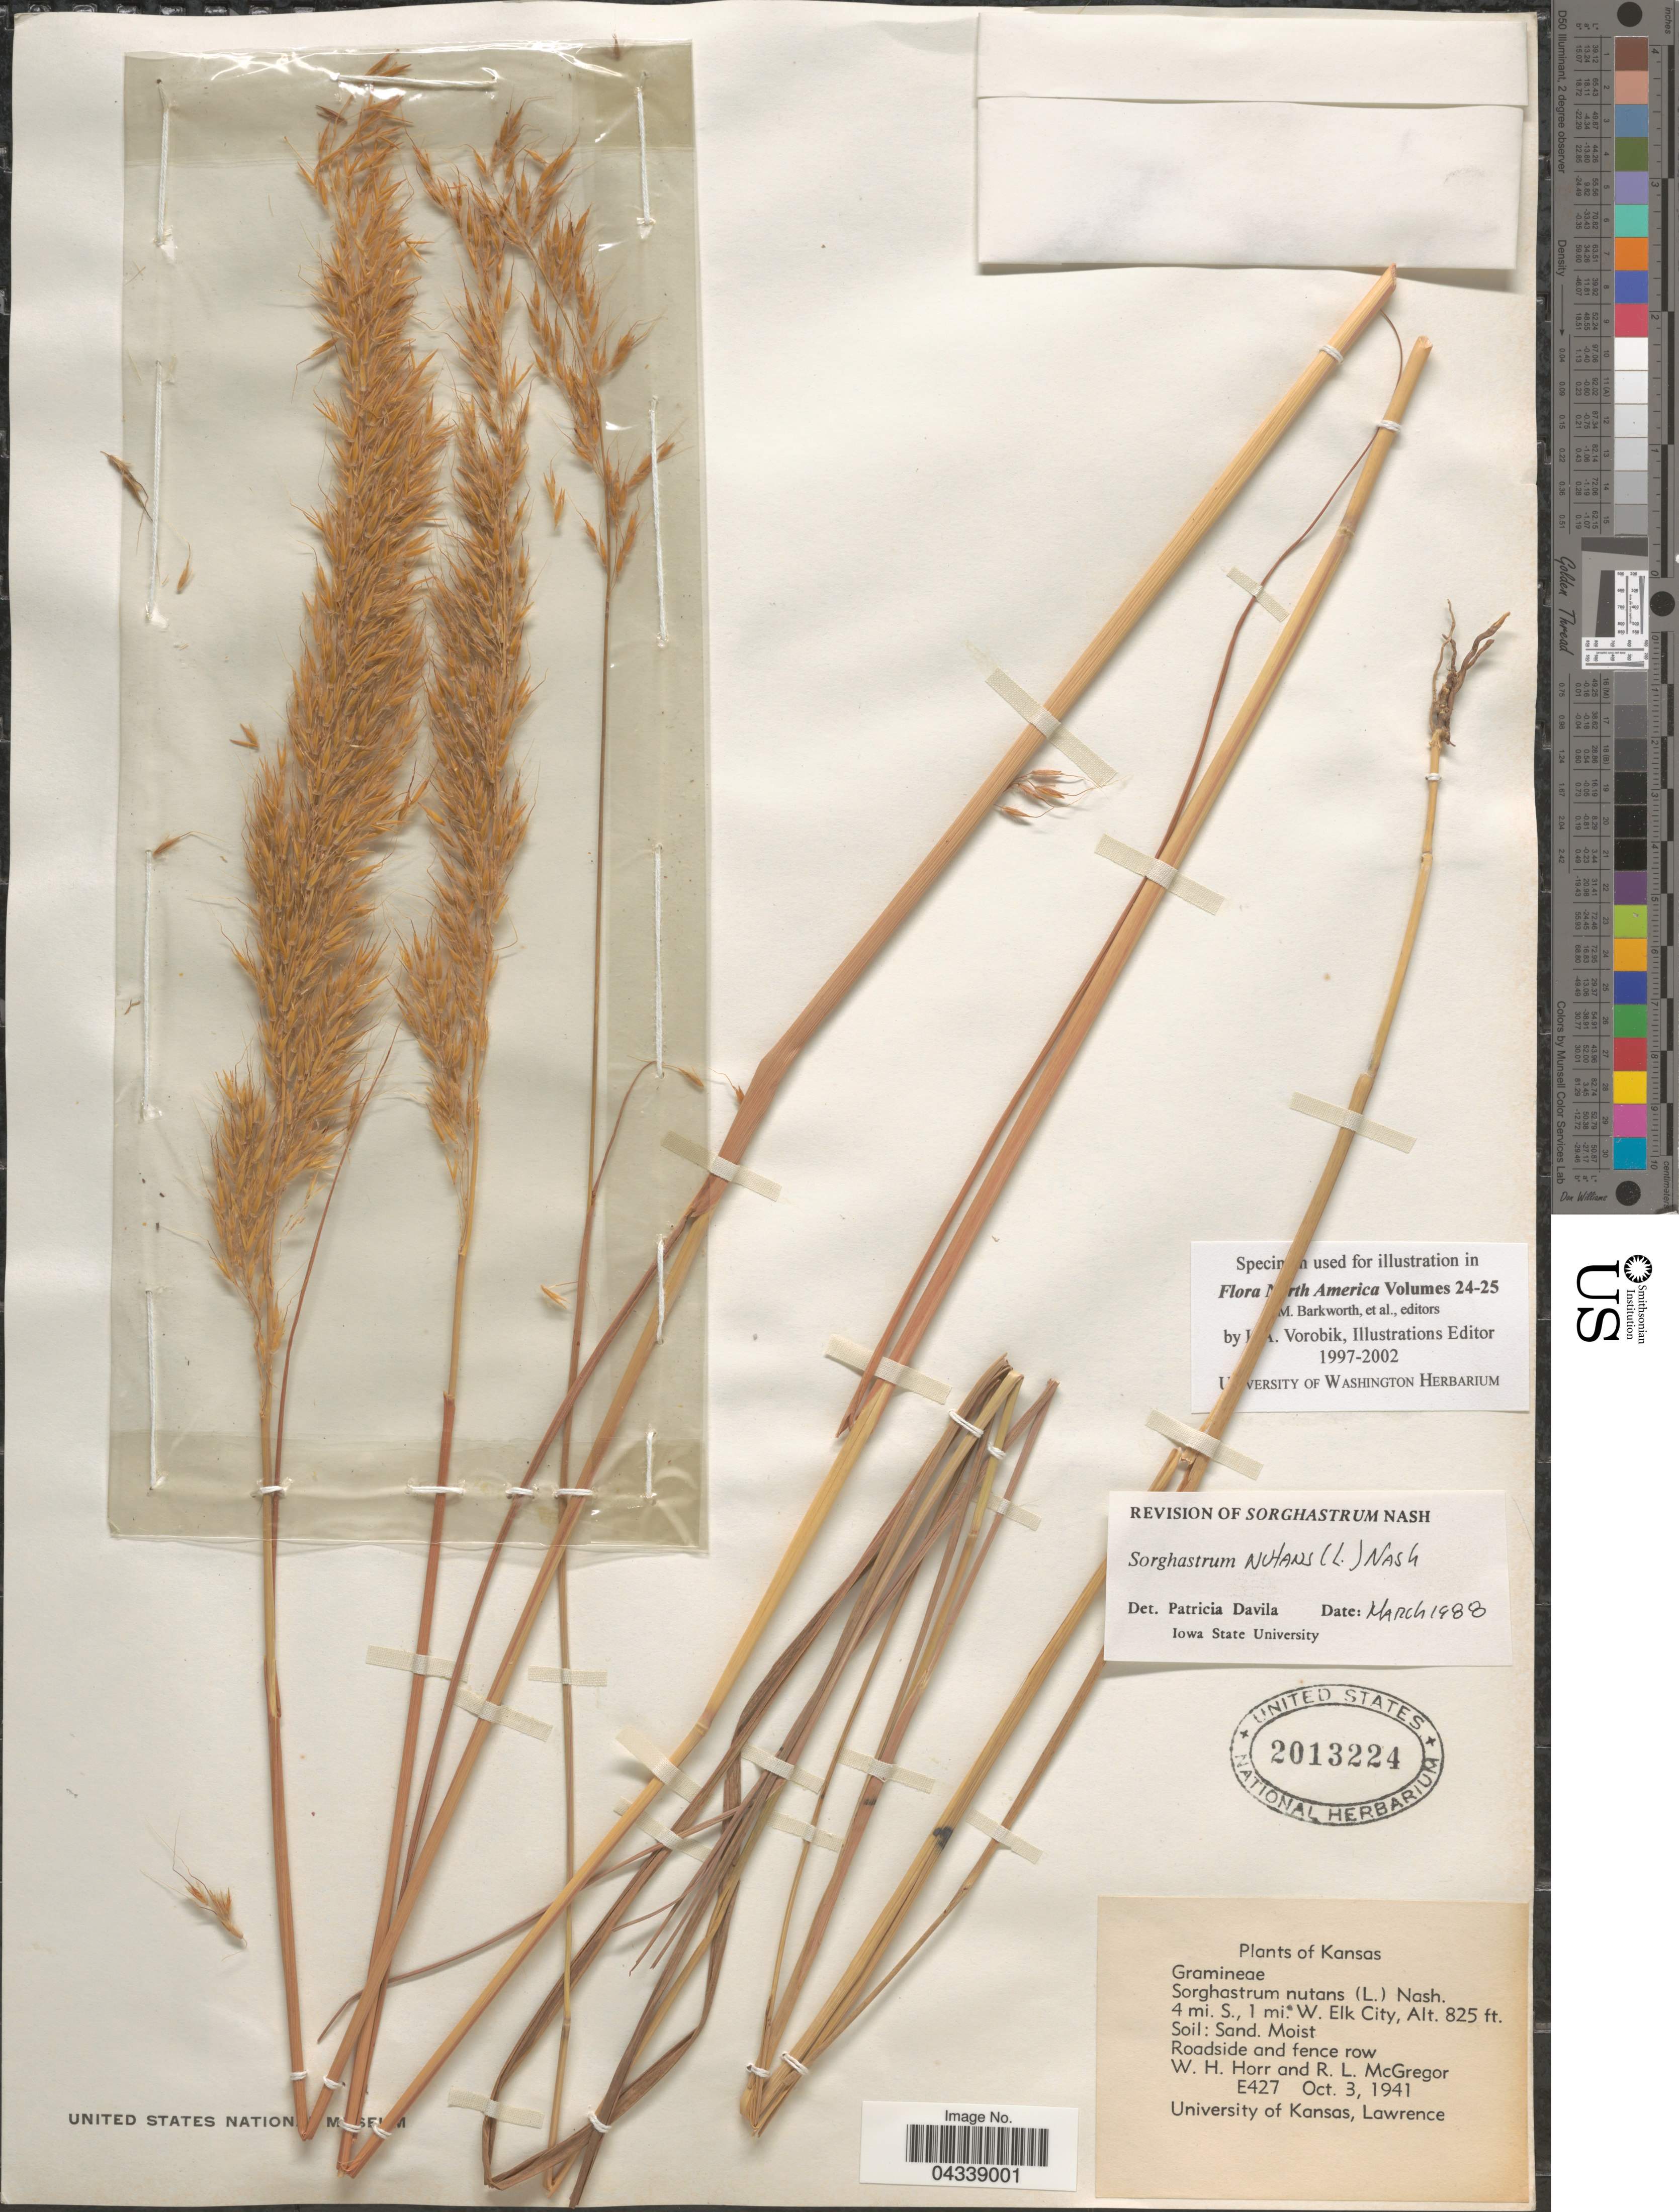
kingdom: Plantae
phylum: Tracheophyta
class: Liliopsida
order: Poales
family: Poaceae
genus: Sorghastrum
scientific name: Sorghastrum nutans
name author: (L.) Nash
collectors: W. H. Horr & R. McGregor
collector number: E427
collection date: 1941-10-03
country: United States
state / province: Kansas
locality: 4 mi. S., 1 mi. W. Elk City. Roadside and fence row.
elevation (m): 251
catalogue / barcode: US 2013224